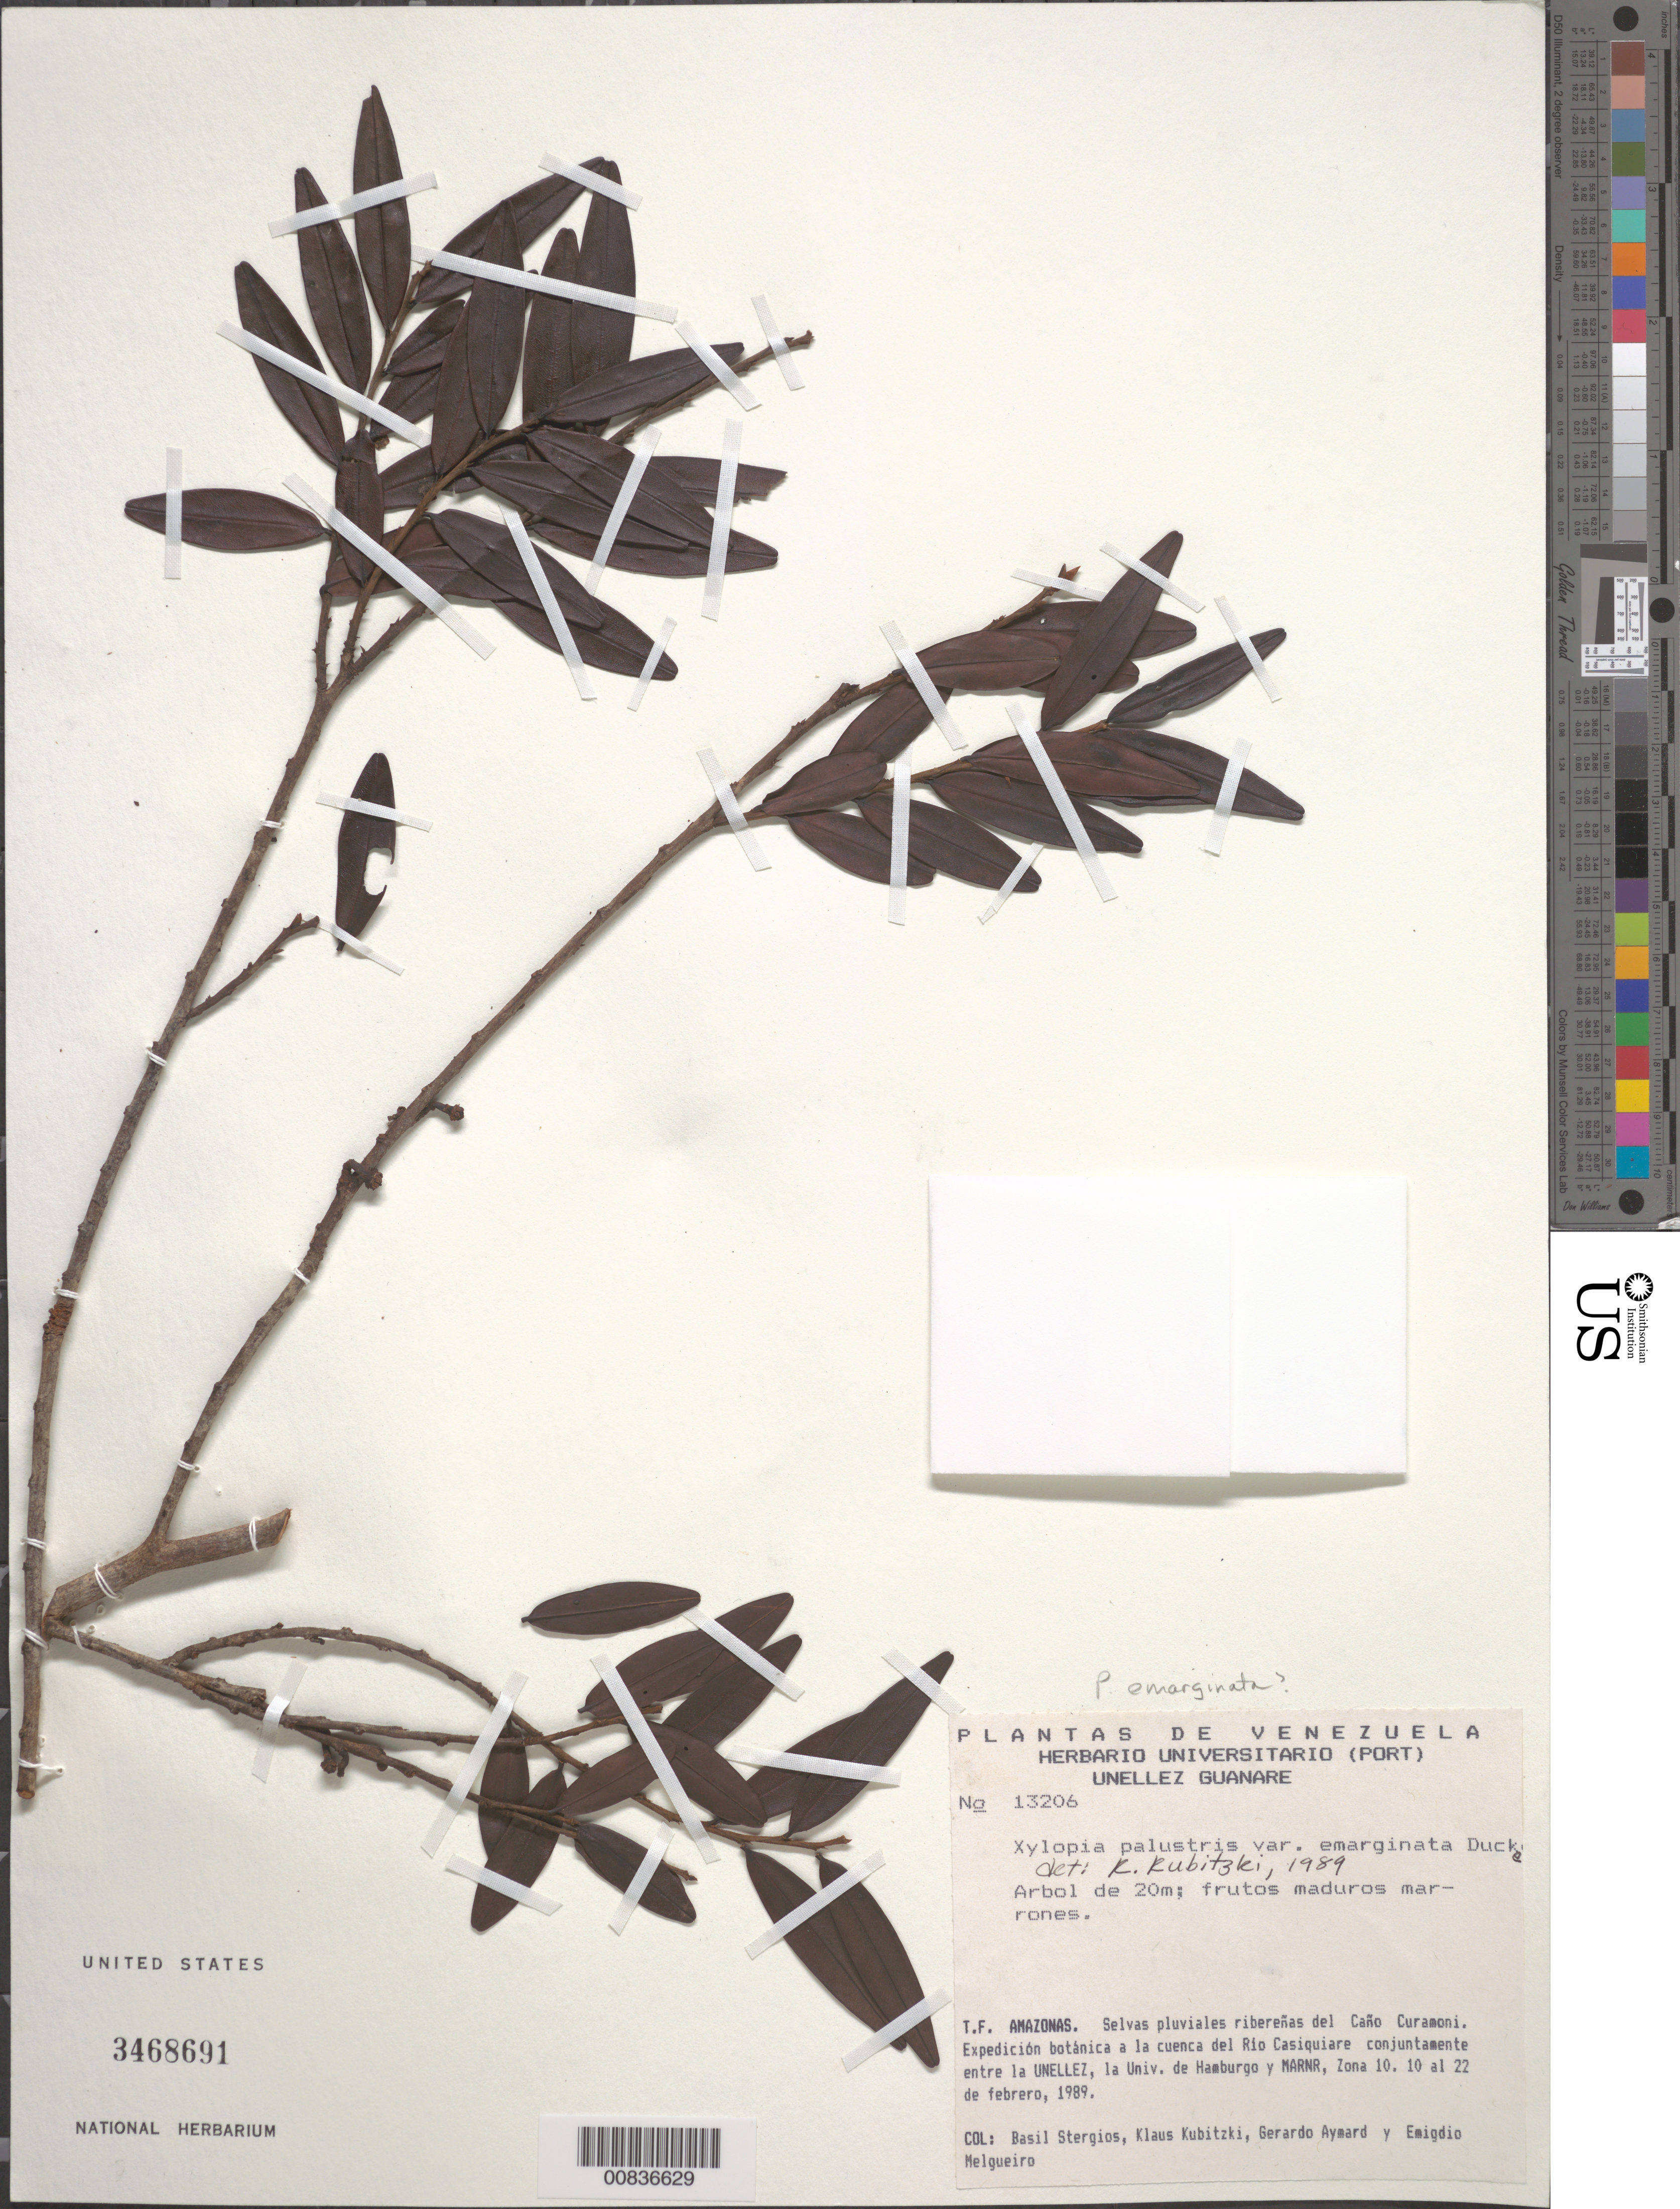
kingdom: Plantae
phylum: Tracheophyta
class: Magnoliopsida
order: Magnoliales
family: Annonaceae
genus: Xylopia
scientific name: Xylopia emarginata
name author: Mart.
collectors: B. G. Stergios, K. Kubitzki, G. A. Aymard & E. Melgueiro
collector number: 13206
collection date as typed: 10-Feb-89 to 22-Feb-89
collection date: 1989-02-10/1989-02-22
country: Venezuela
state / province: Amazonas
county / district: Río Negro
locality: Caño Curamoni, cuenca del río Casiquiare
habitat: Selvas pluviales riberenas del cano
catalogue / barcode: US 3468691